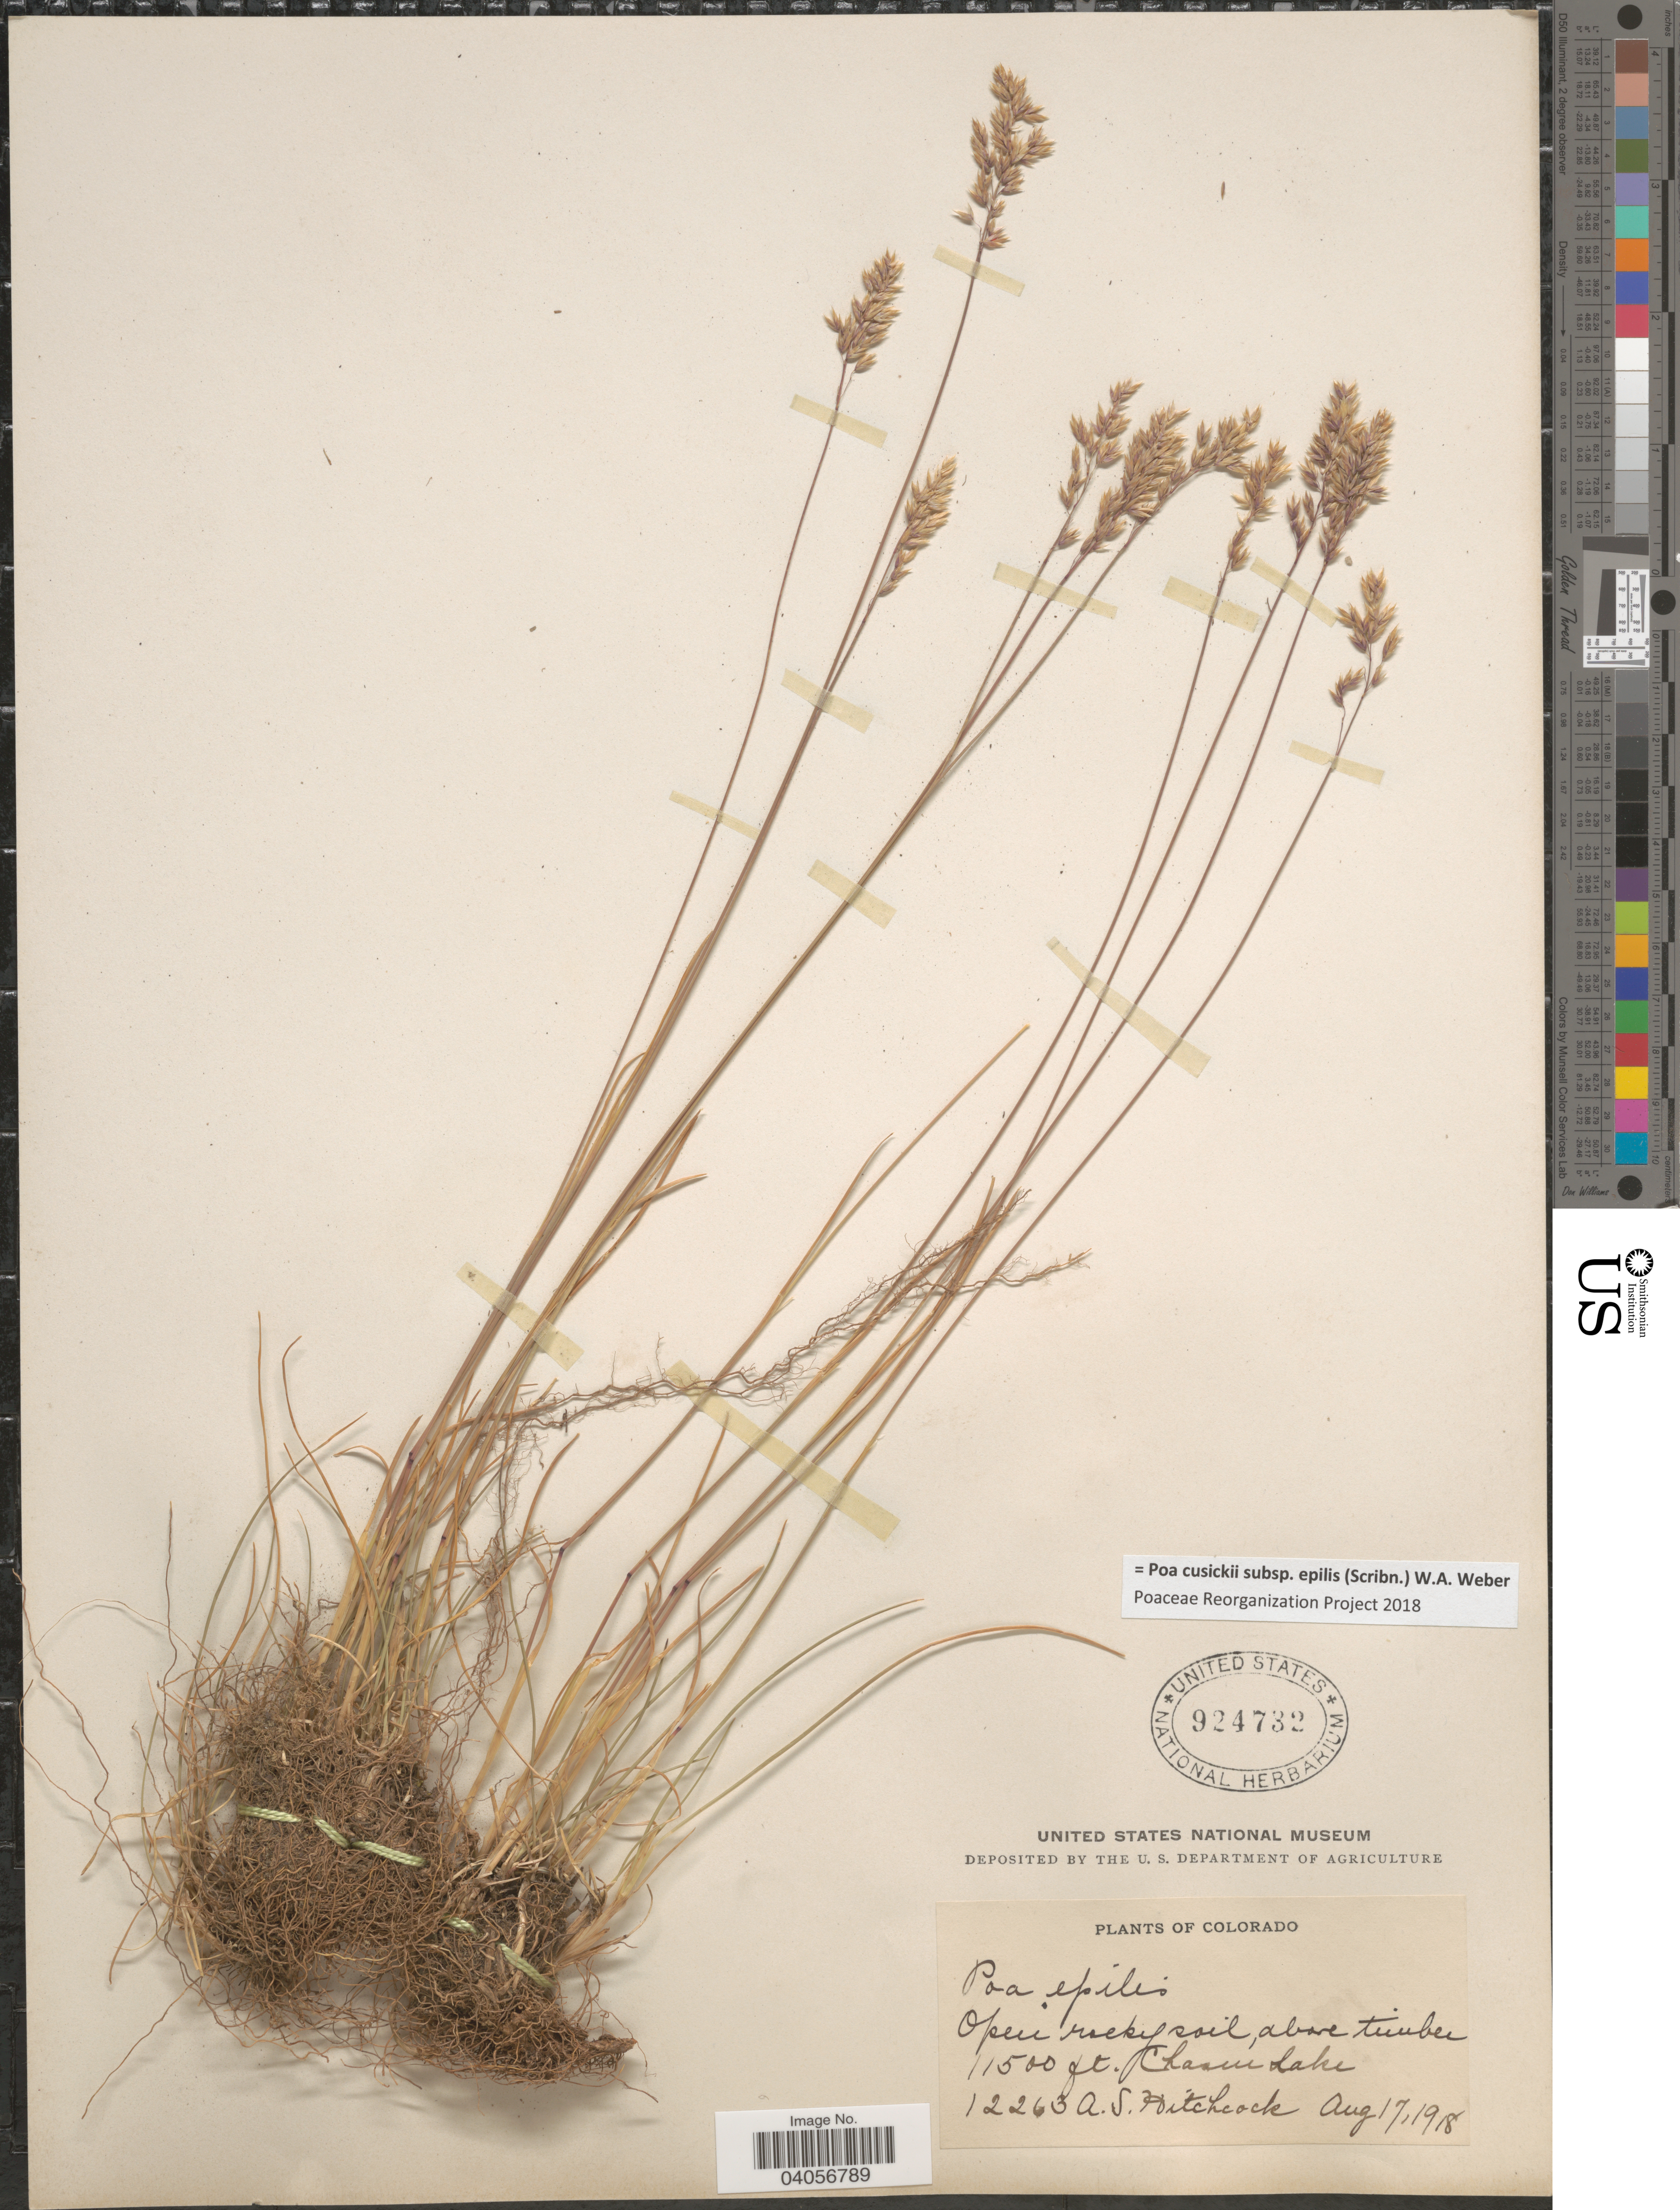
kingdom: Plantae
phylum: Tracheophyta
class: Liliopsida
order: Poales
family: Poaceae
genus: Poa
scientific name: Poa cusickii subsp. epilis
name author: (Scribn.) W.A. Weber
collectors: A. S. Hitchcock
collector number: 12263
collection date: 1918-08-17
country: United States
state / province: Colorado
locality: Open rocky soil, above timber. Chasm Lake.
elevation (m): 3505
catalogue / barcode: US 924732